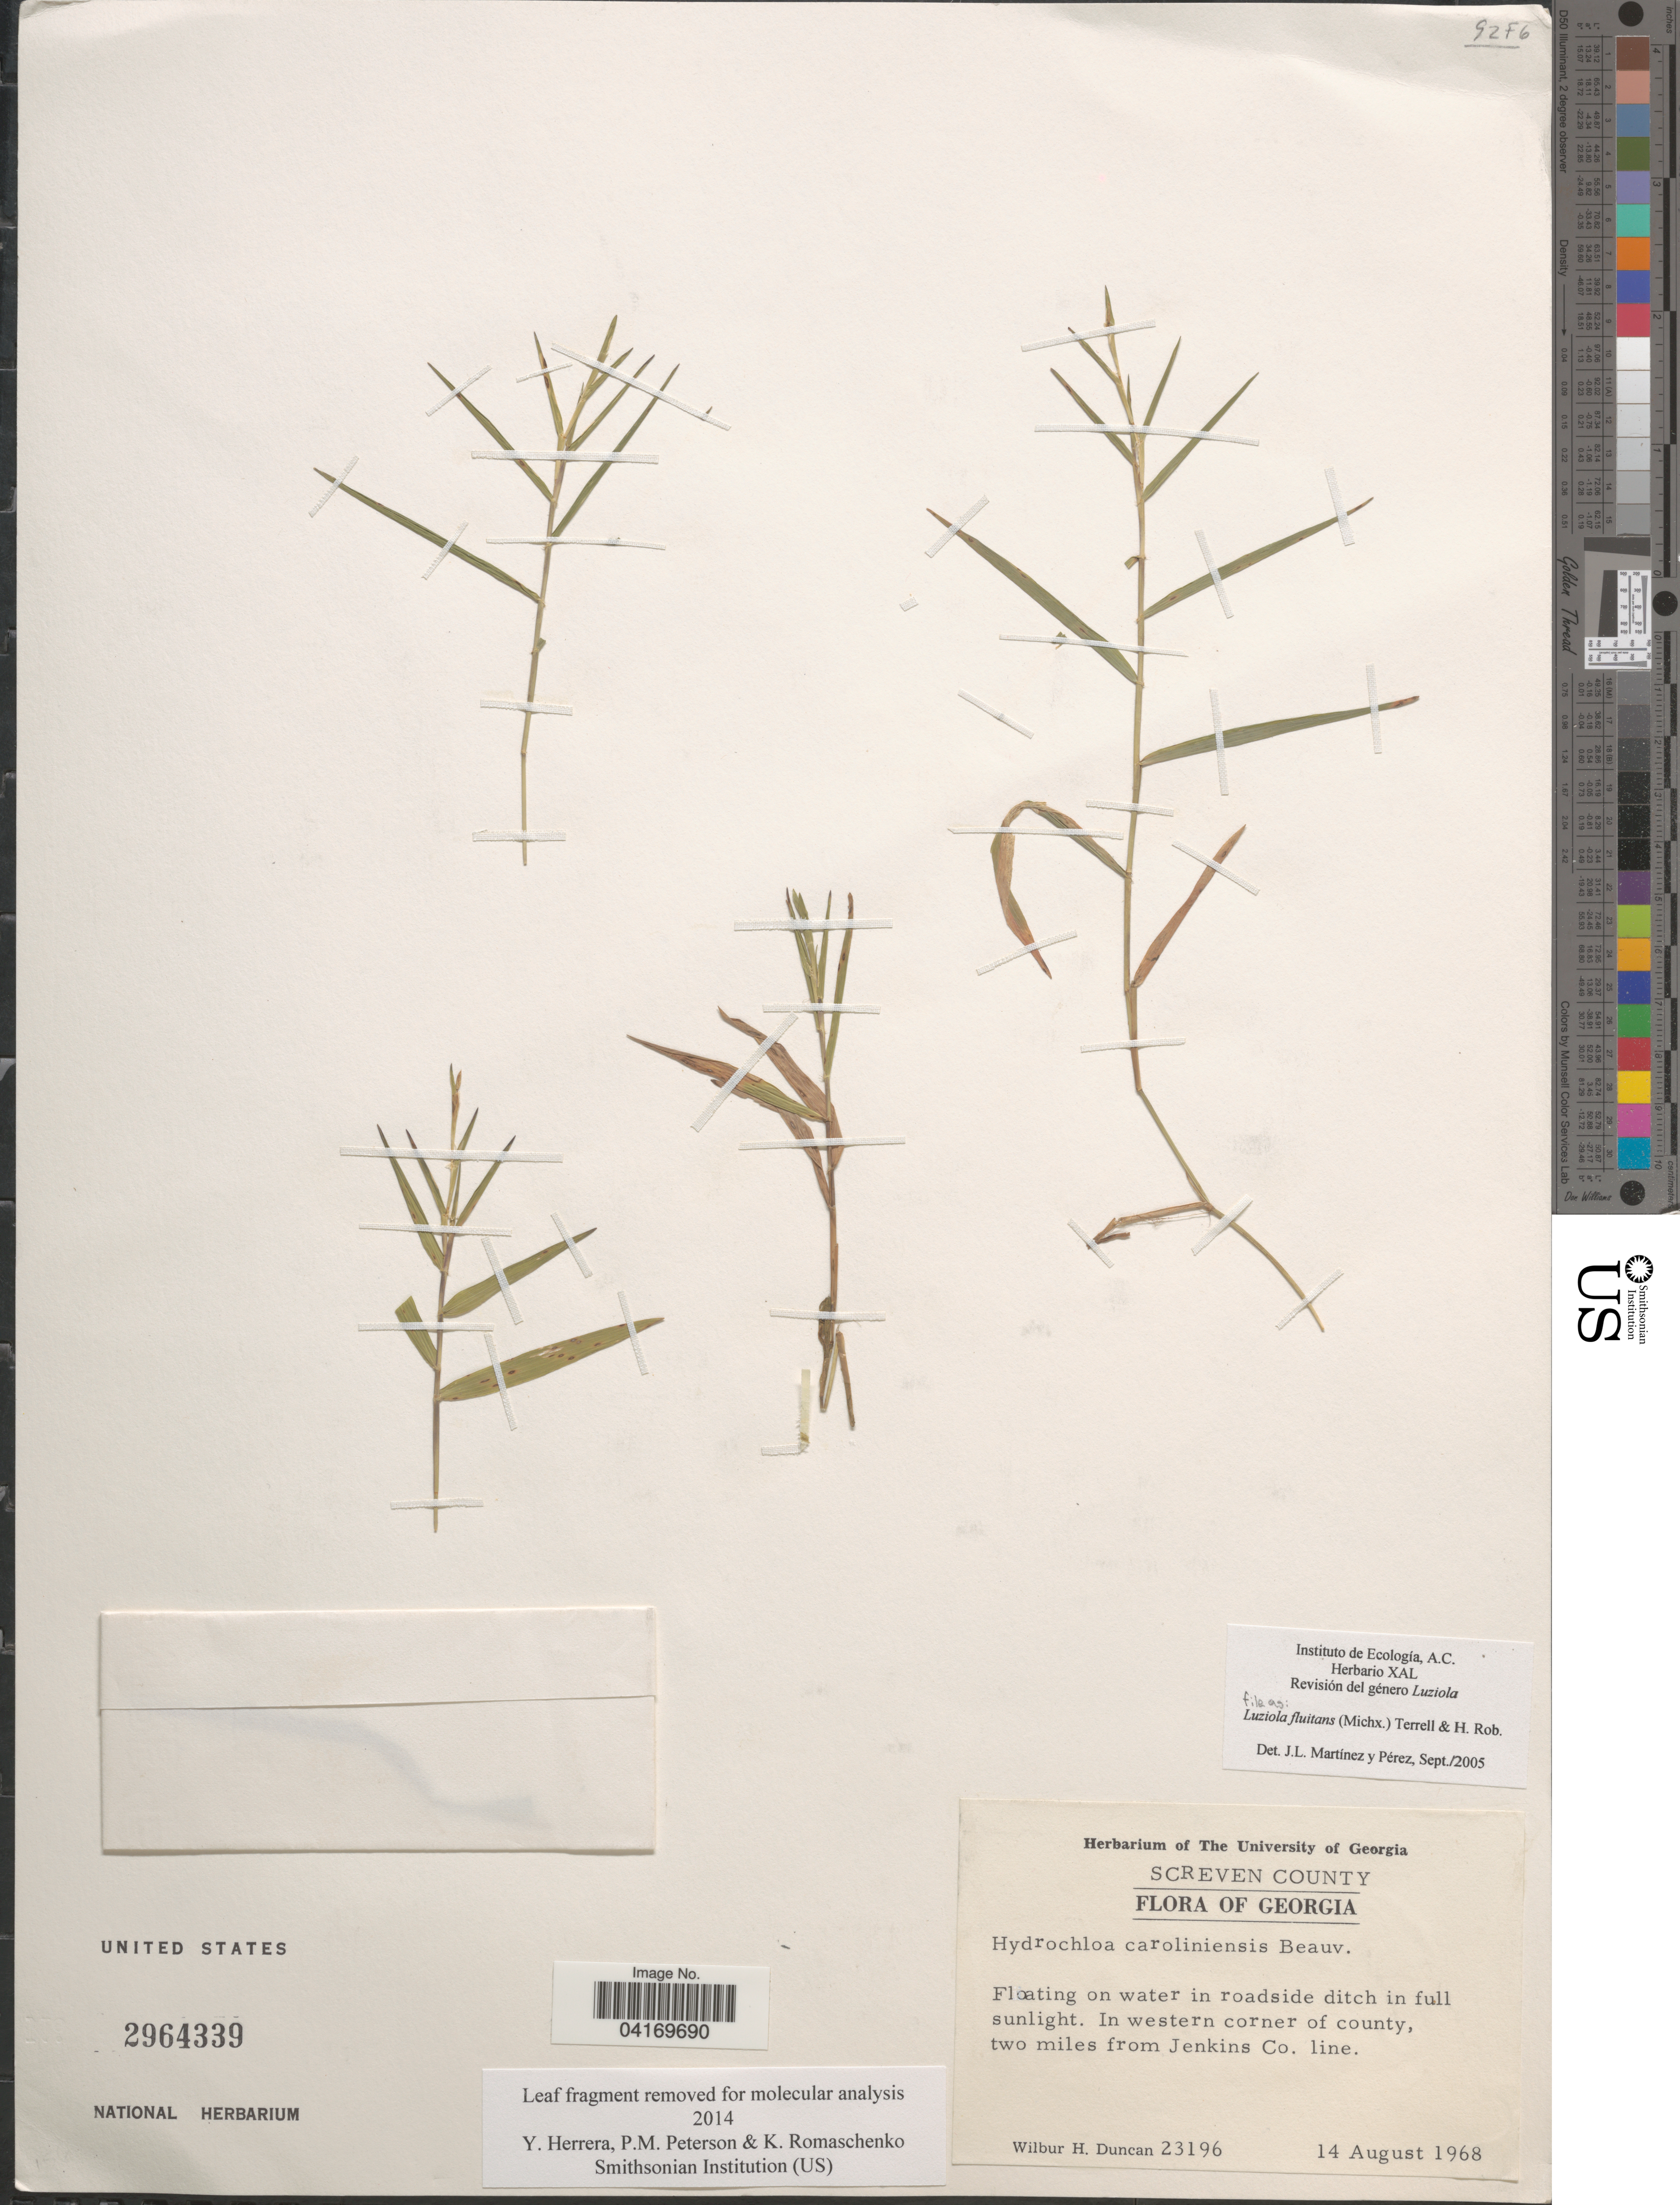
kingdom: Plantae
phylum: Tracheophyta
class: Liliopsida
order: Poales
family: Poaceae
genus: Luziola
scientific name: Luziola fluitans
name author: (Michx.) Terrell & H. Rob.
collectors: W. H. Duncan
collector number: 23196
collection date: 1968-08-14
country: United States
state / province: Georgia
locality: Screven County. In western corner of county, two miles from Jenkins Co. line.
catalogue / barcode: US 2964339